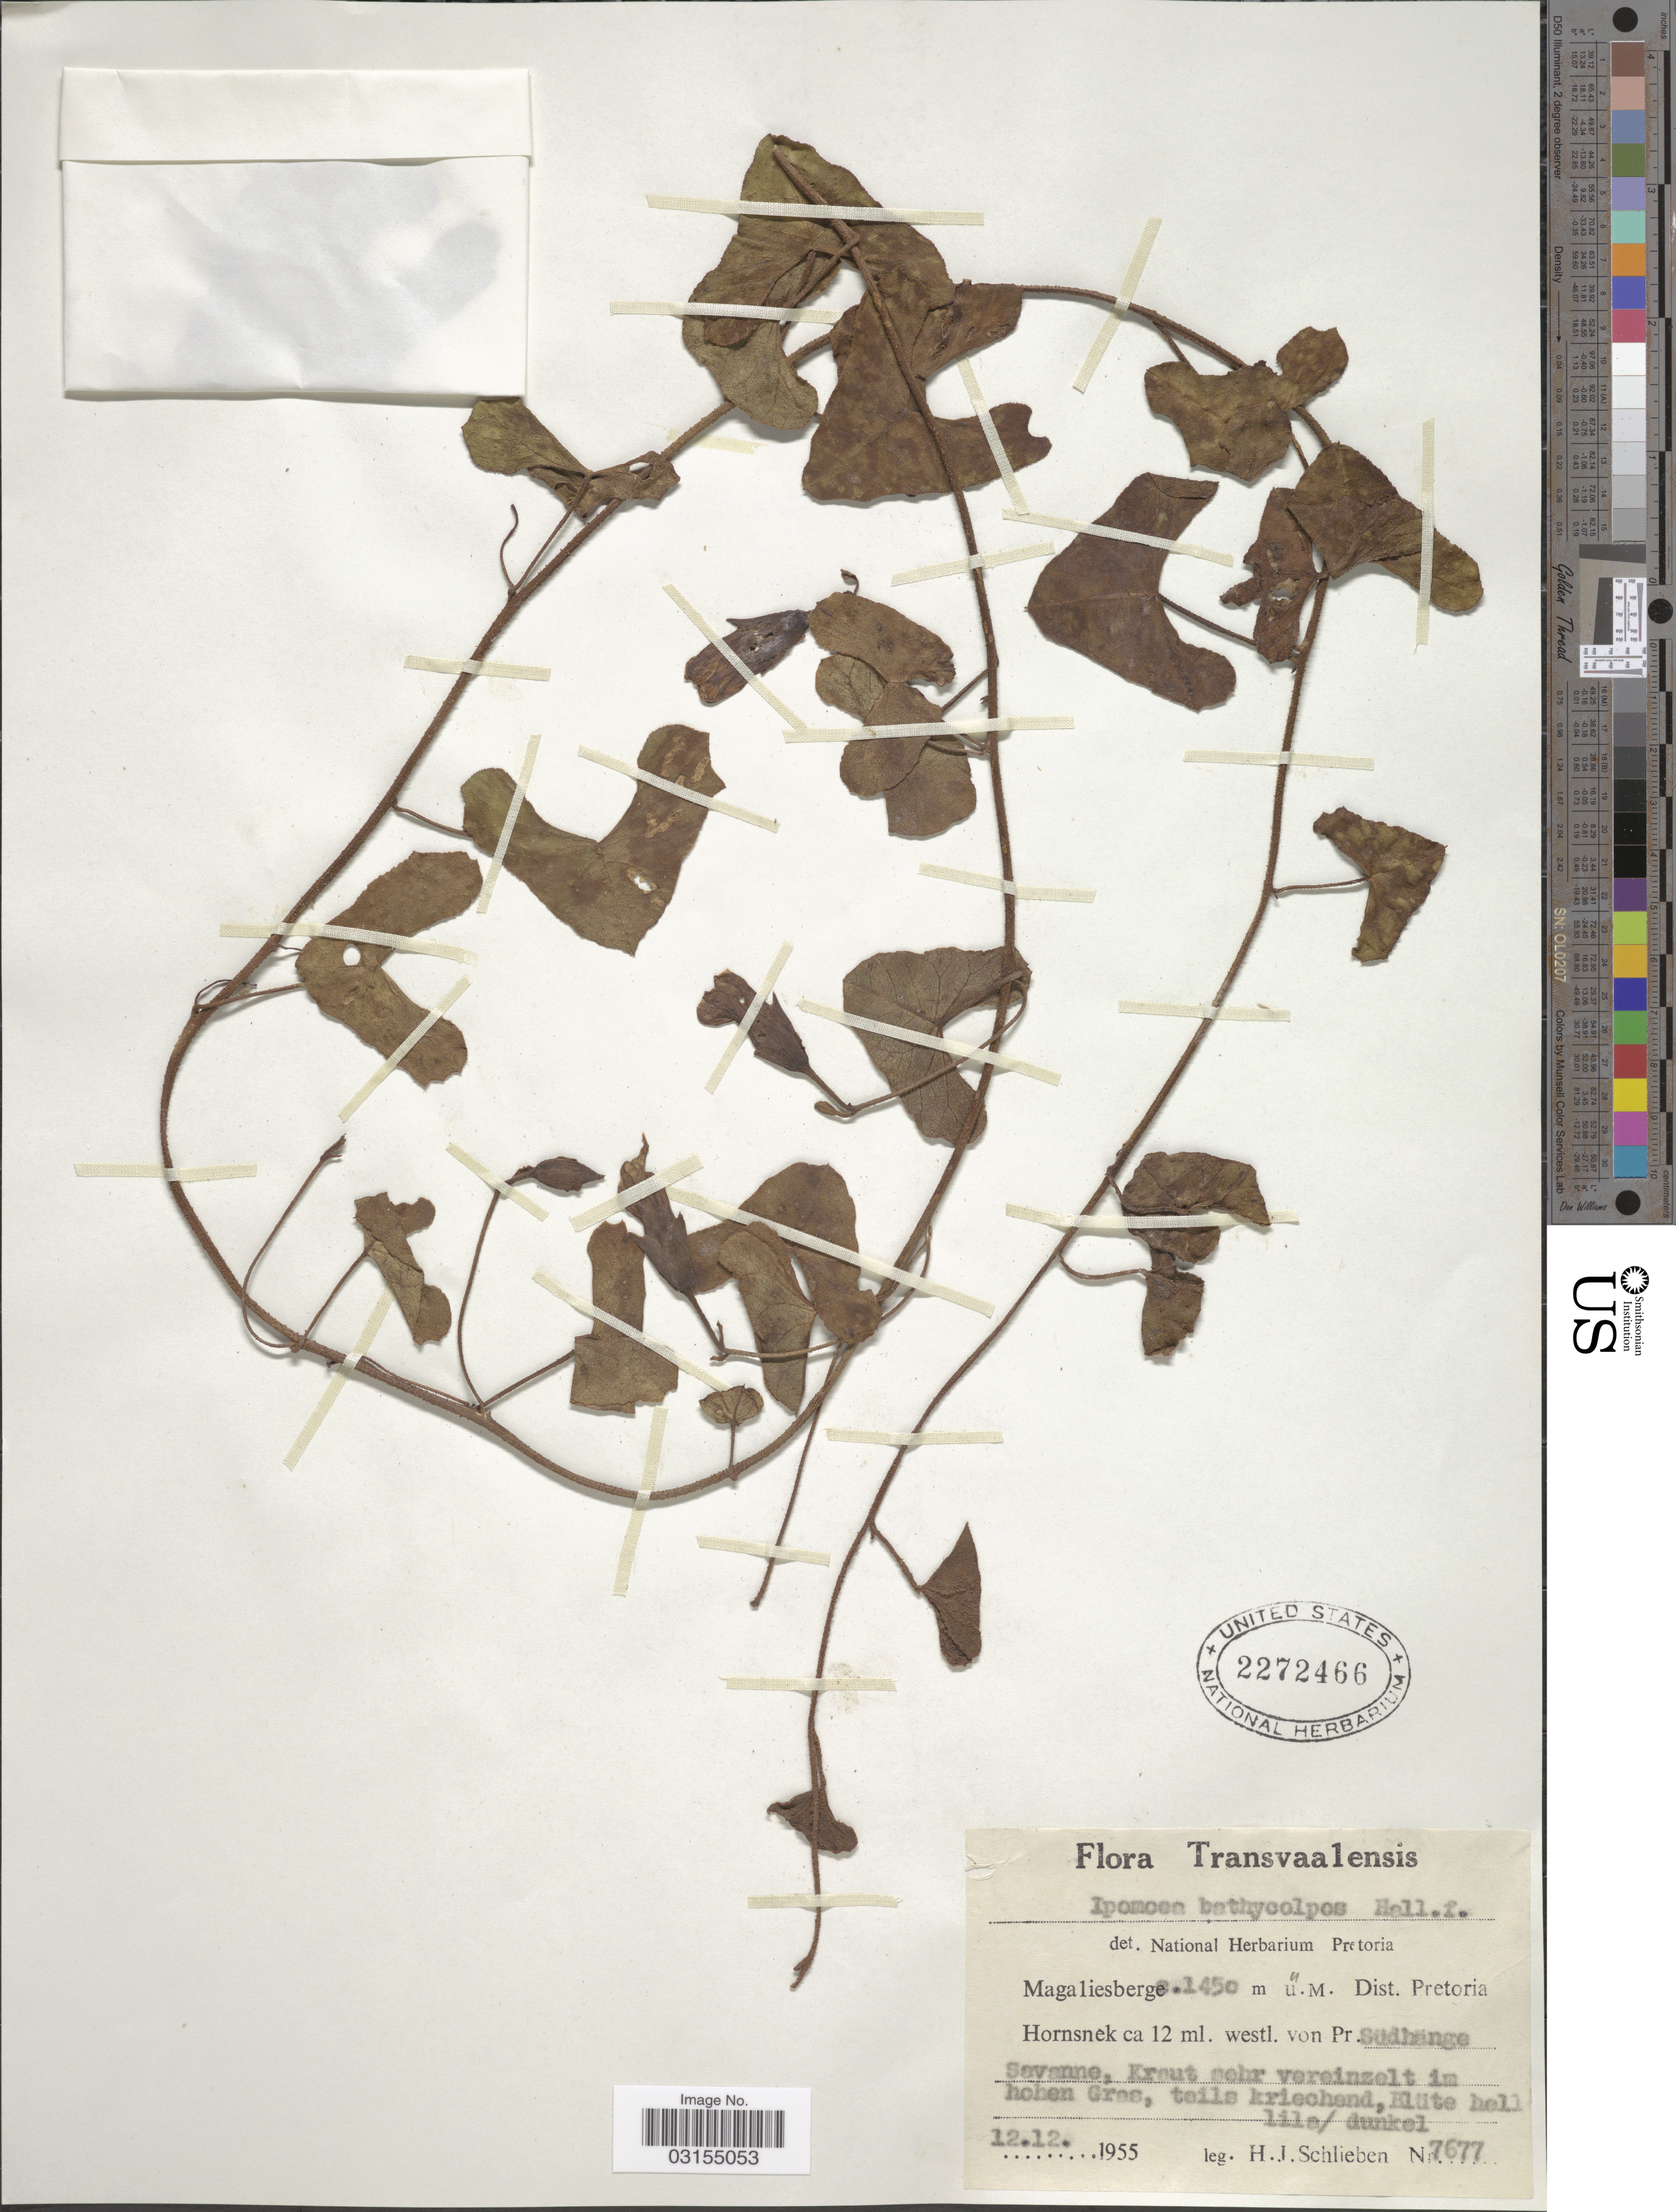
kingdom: Plantae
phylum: Tracheophyta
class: Magnoliopsida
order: Solanales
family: Convolvulaceae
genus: Ipomoea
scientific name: Ipomoea bathycolpos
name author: Hallier f.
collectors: H. J. Schlieben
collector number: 7677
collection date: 1955-12-12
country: South Africa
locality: Transvaalensis. Magaliesberge. Dist. Pretoria. Hornsnek ca 12 ml. westl. von Pr. Südhange Savanne.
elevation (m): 1450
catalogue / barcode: US 2272466